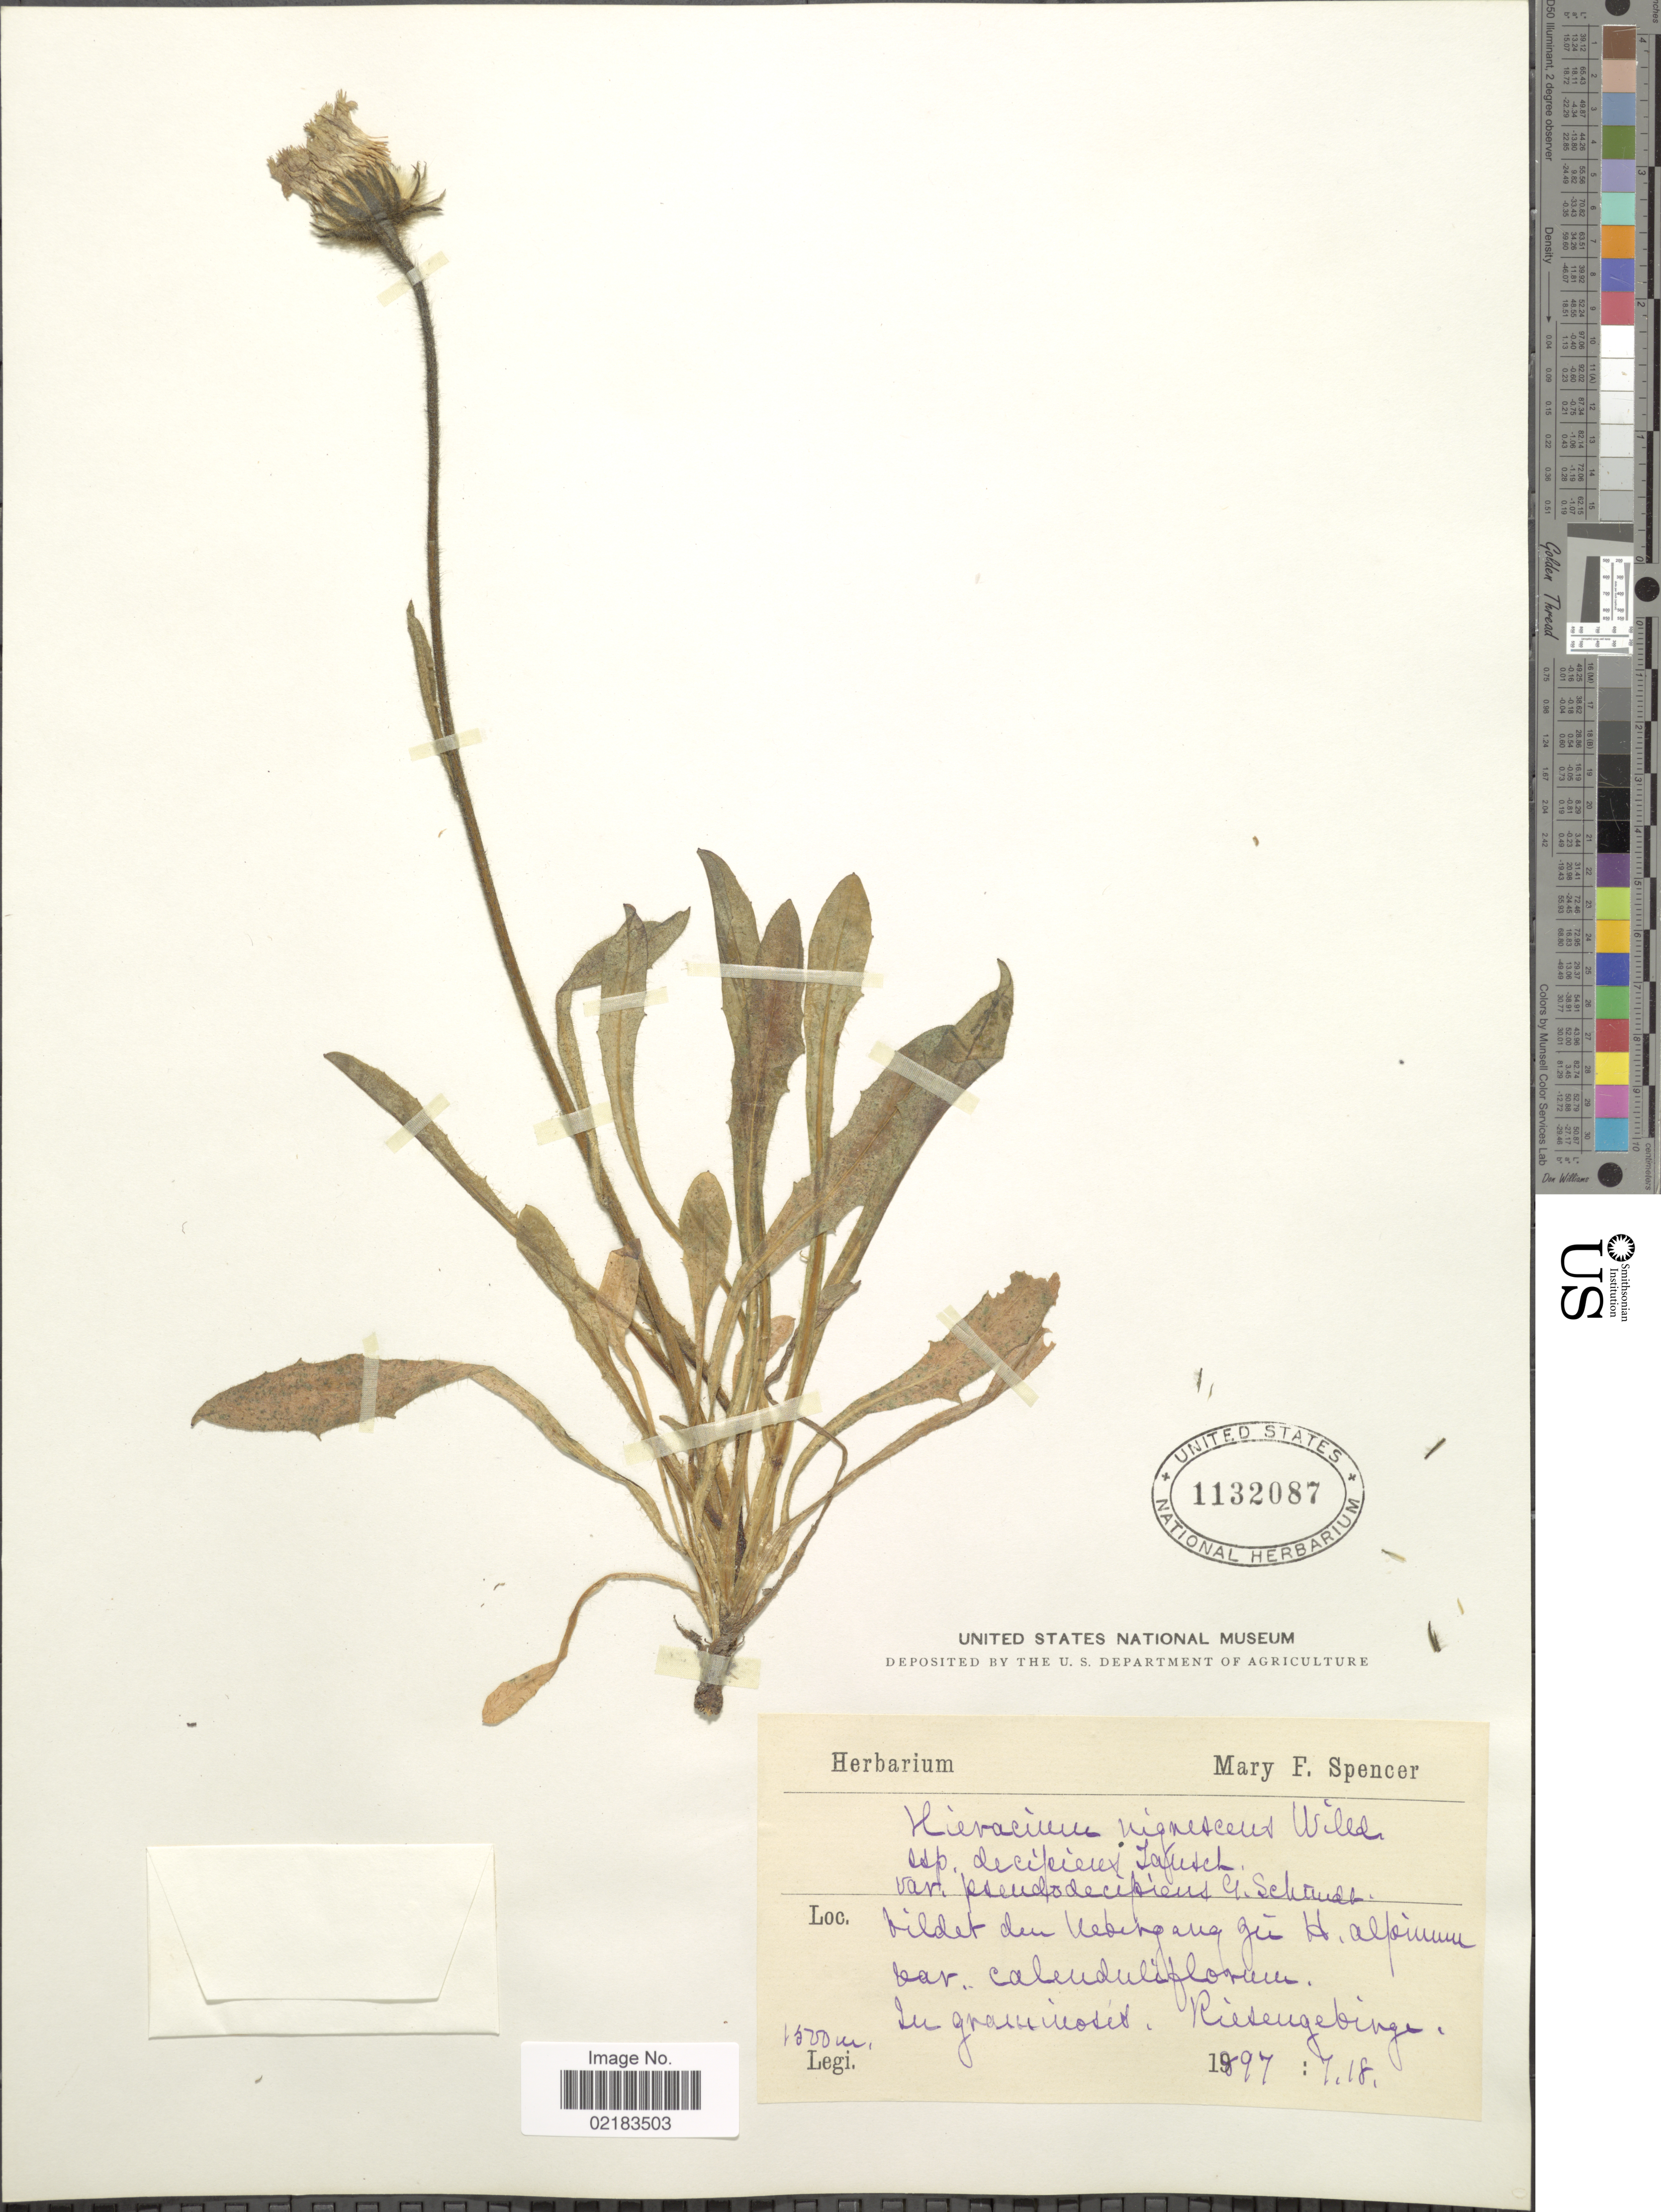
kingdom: Plantae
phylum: Tracheophyta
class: Magnoliopsida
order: Asterales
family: Asteraceae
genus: Hieracium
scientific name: Hieracium nigriceps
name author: Näg. & Peter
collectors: M. Spencer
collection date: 1897-07-18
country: Poland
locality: Vildet den Uebergang zu H. alpinui var. caleuduliflorui, in grassui, Riesengebirge [interpreted]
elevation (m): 1500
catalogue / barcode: US 1132087